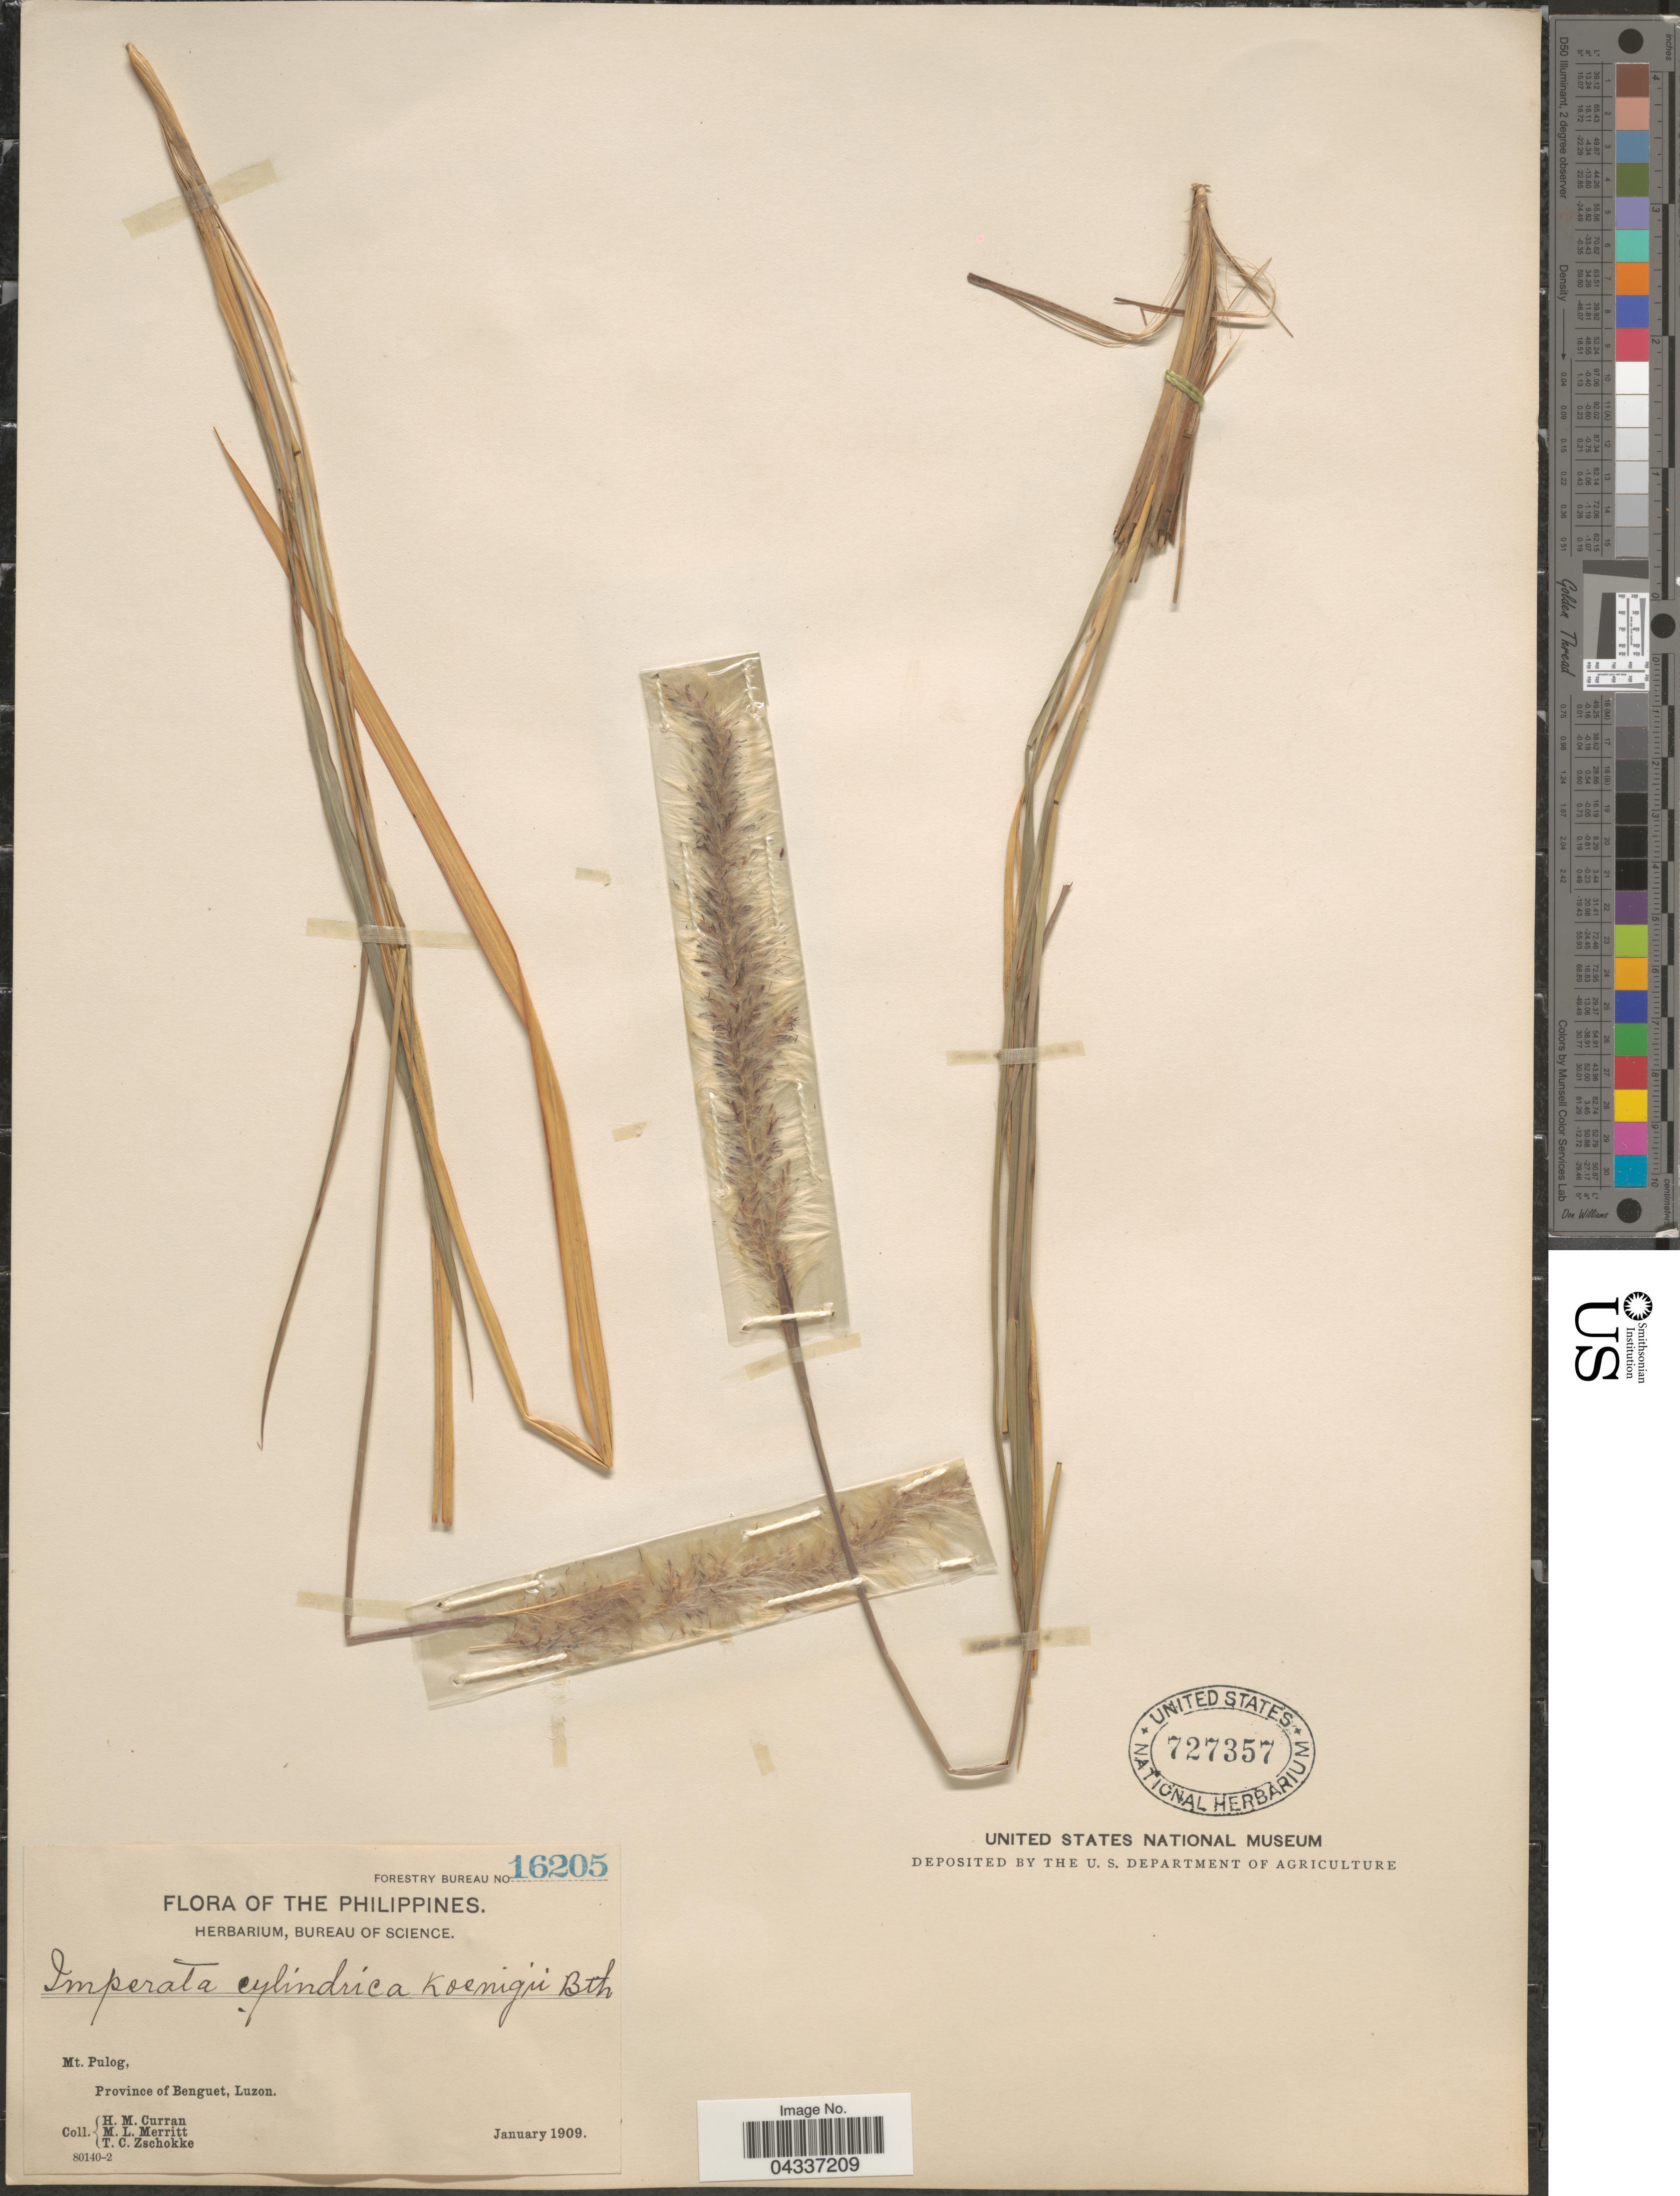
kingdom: Plantae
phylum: Tracheophyta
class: Liliopsida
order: Poales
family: Poaceae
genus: Imperata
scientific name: Imperata cylindrica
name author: (L.) P. Beauv.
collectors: H. M. Curran, M. L. Merritt & T. C. Zschokke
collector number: Forestry Bureau 16205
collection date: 1909-01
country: Philippines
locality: Mt. Pulog, Province of Benguet, Luzon.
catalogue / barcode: US 727357